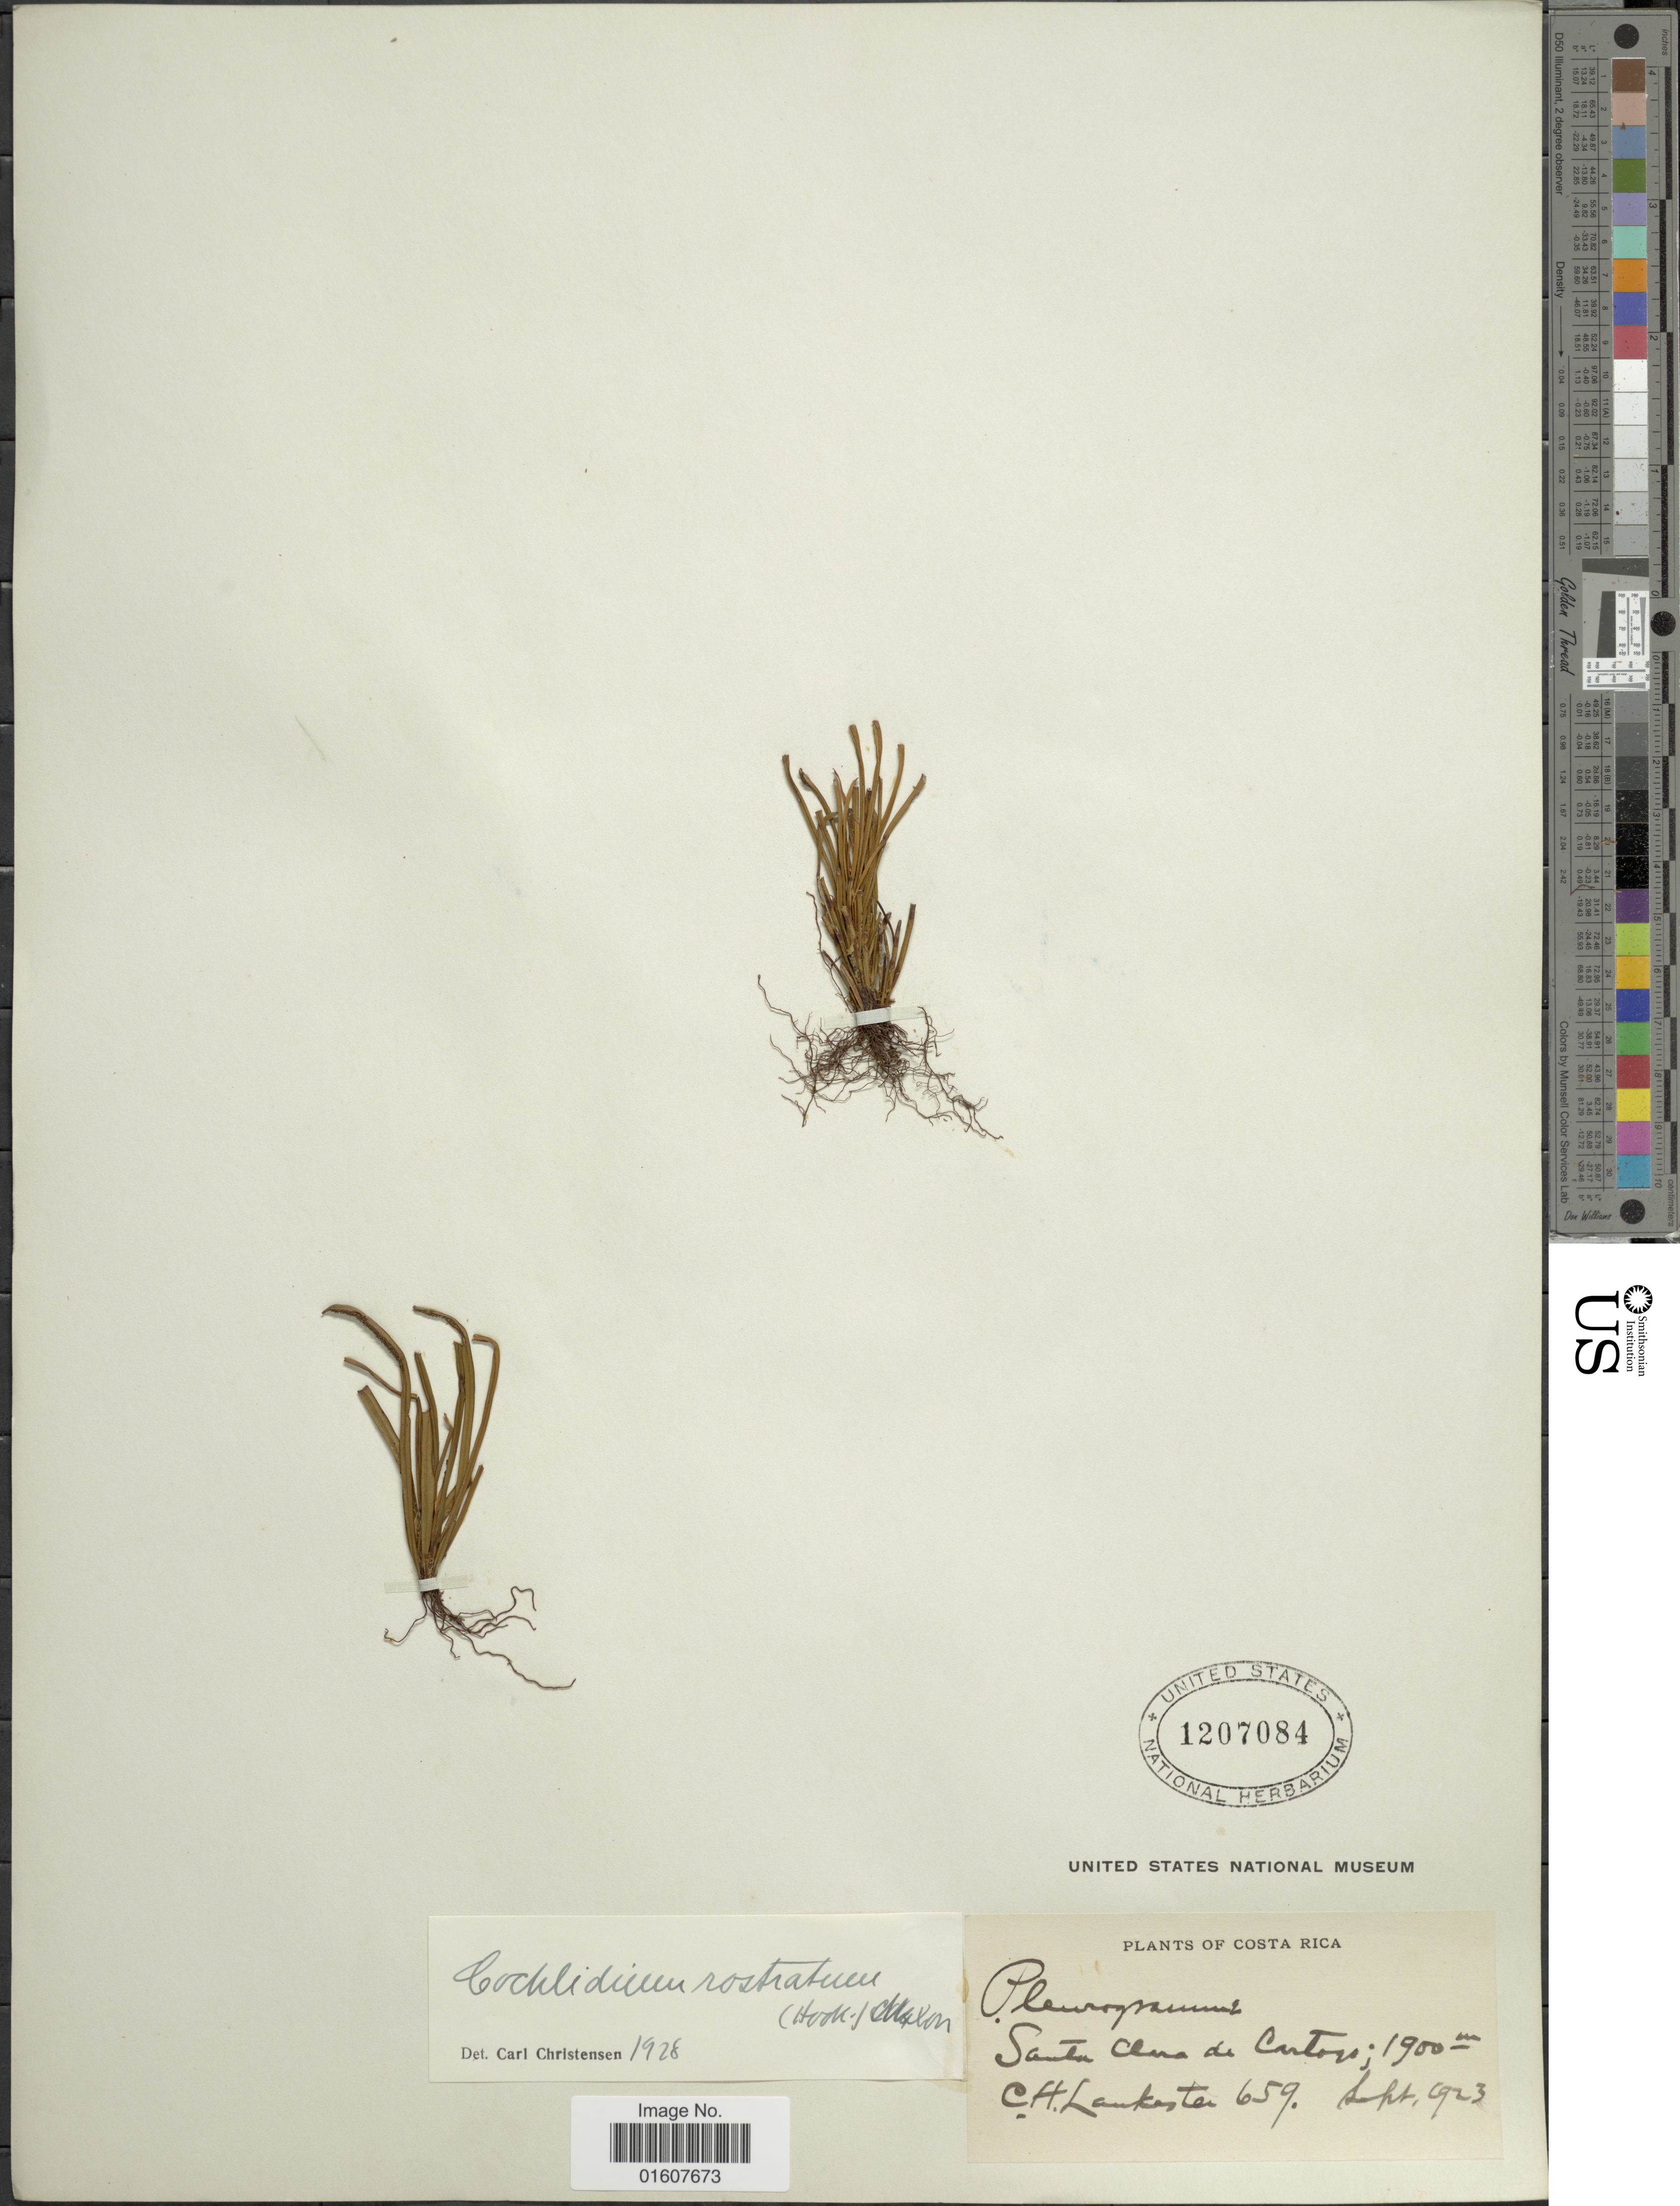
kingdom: Plantae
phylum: Tracheophyta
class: Polypodiopsida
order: Polypodiales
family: Polypodiaceae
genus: Cochlidium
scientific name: Cochlidium rostratum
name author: (Hook.) Maxon ex C. Chr.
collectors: C. H. Lankester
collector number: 659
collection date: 1923-09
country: Costa Rica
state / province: Cartago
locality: Santa Clara de Cartago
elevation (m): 1900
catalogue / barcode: US 1207084